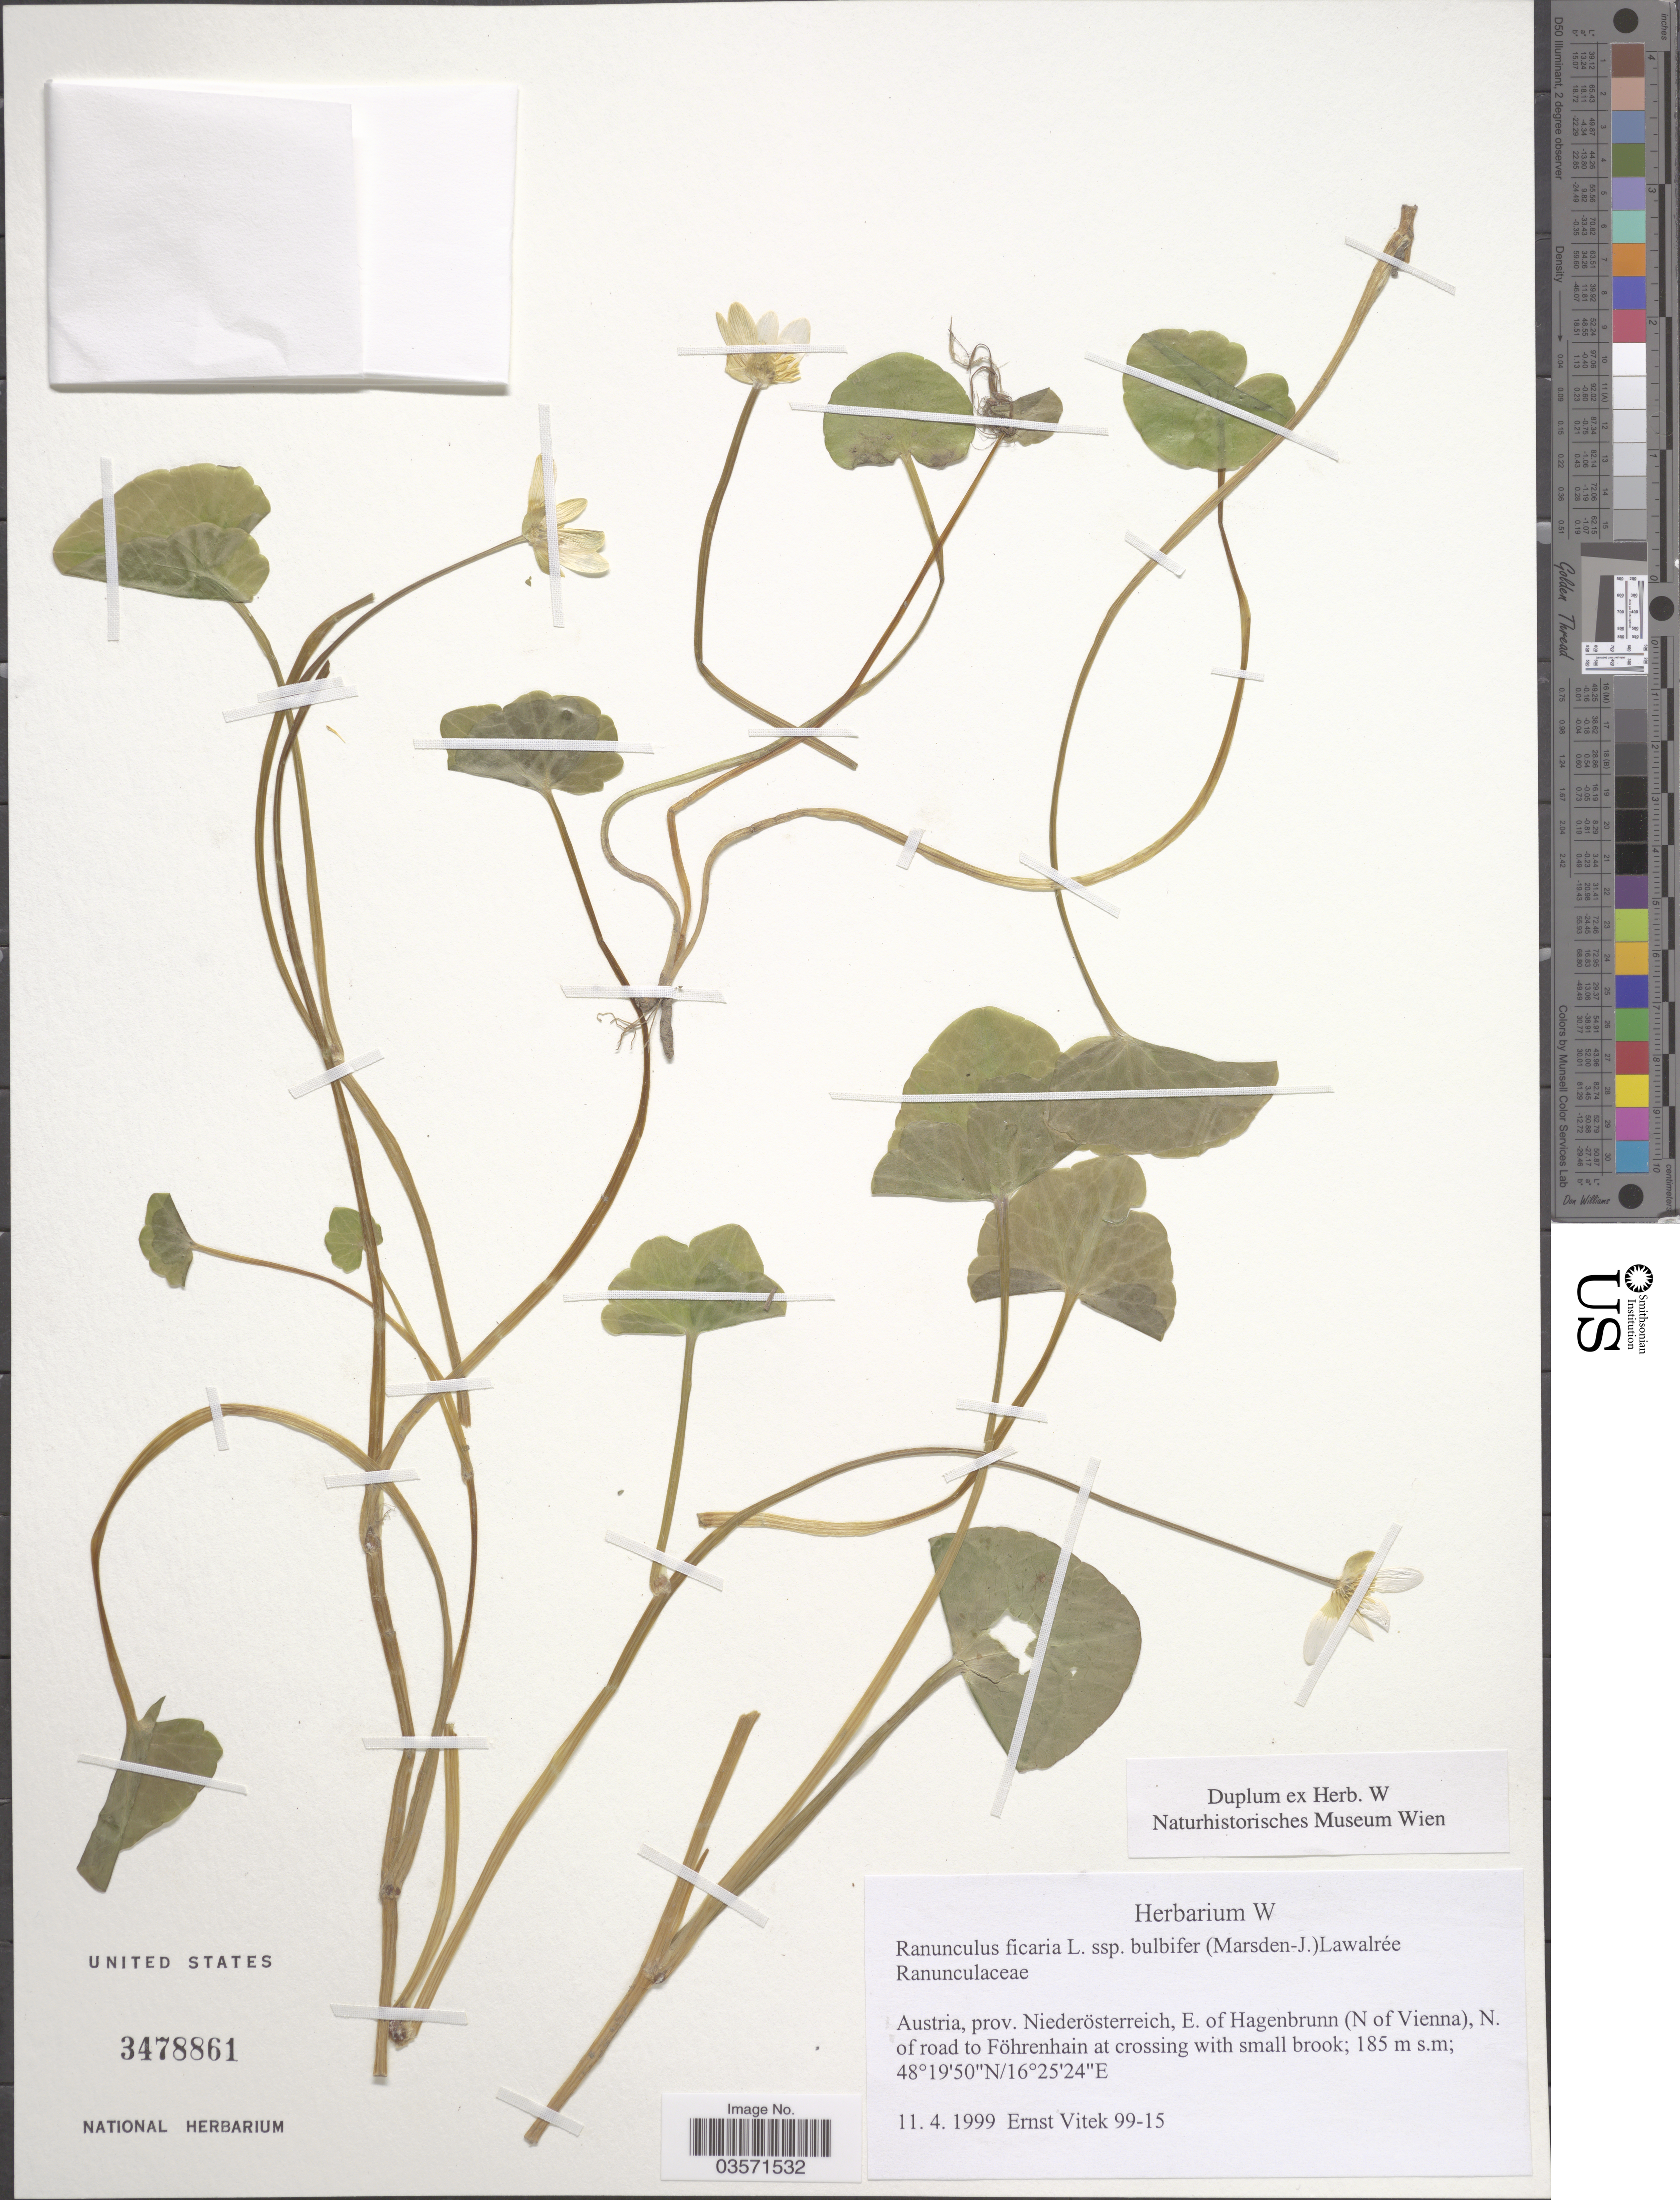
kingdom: Plantae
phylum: Tracheophyta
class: Magnoliopsida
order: Ranunculales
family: Ranunculaceae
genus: Ficaria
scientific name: Ficaria verna subsp. calthifolia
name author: (Rchb. f.) Nyman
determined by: Strong, M. T., (US), Smithsonian Institution - National Museum of Natural History (UNITED STATES)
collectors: E. Vitek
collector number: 99-15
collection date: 1999-04-11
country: Austria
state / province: Niederosterreich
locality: E. of Hagenbrunn (N of Vienna), N. of road to Föhrenhain at crossing with small brook.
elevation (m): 185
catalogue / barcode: US 3478861